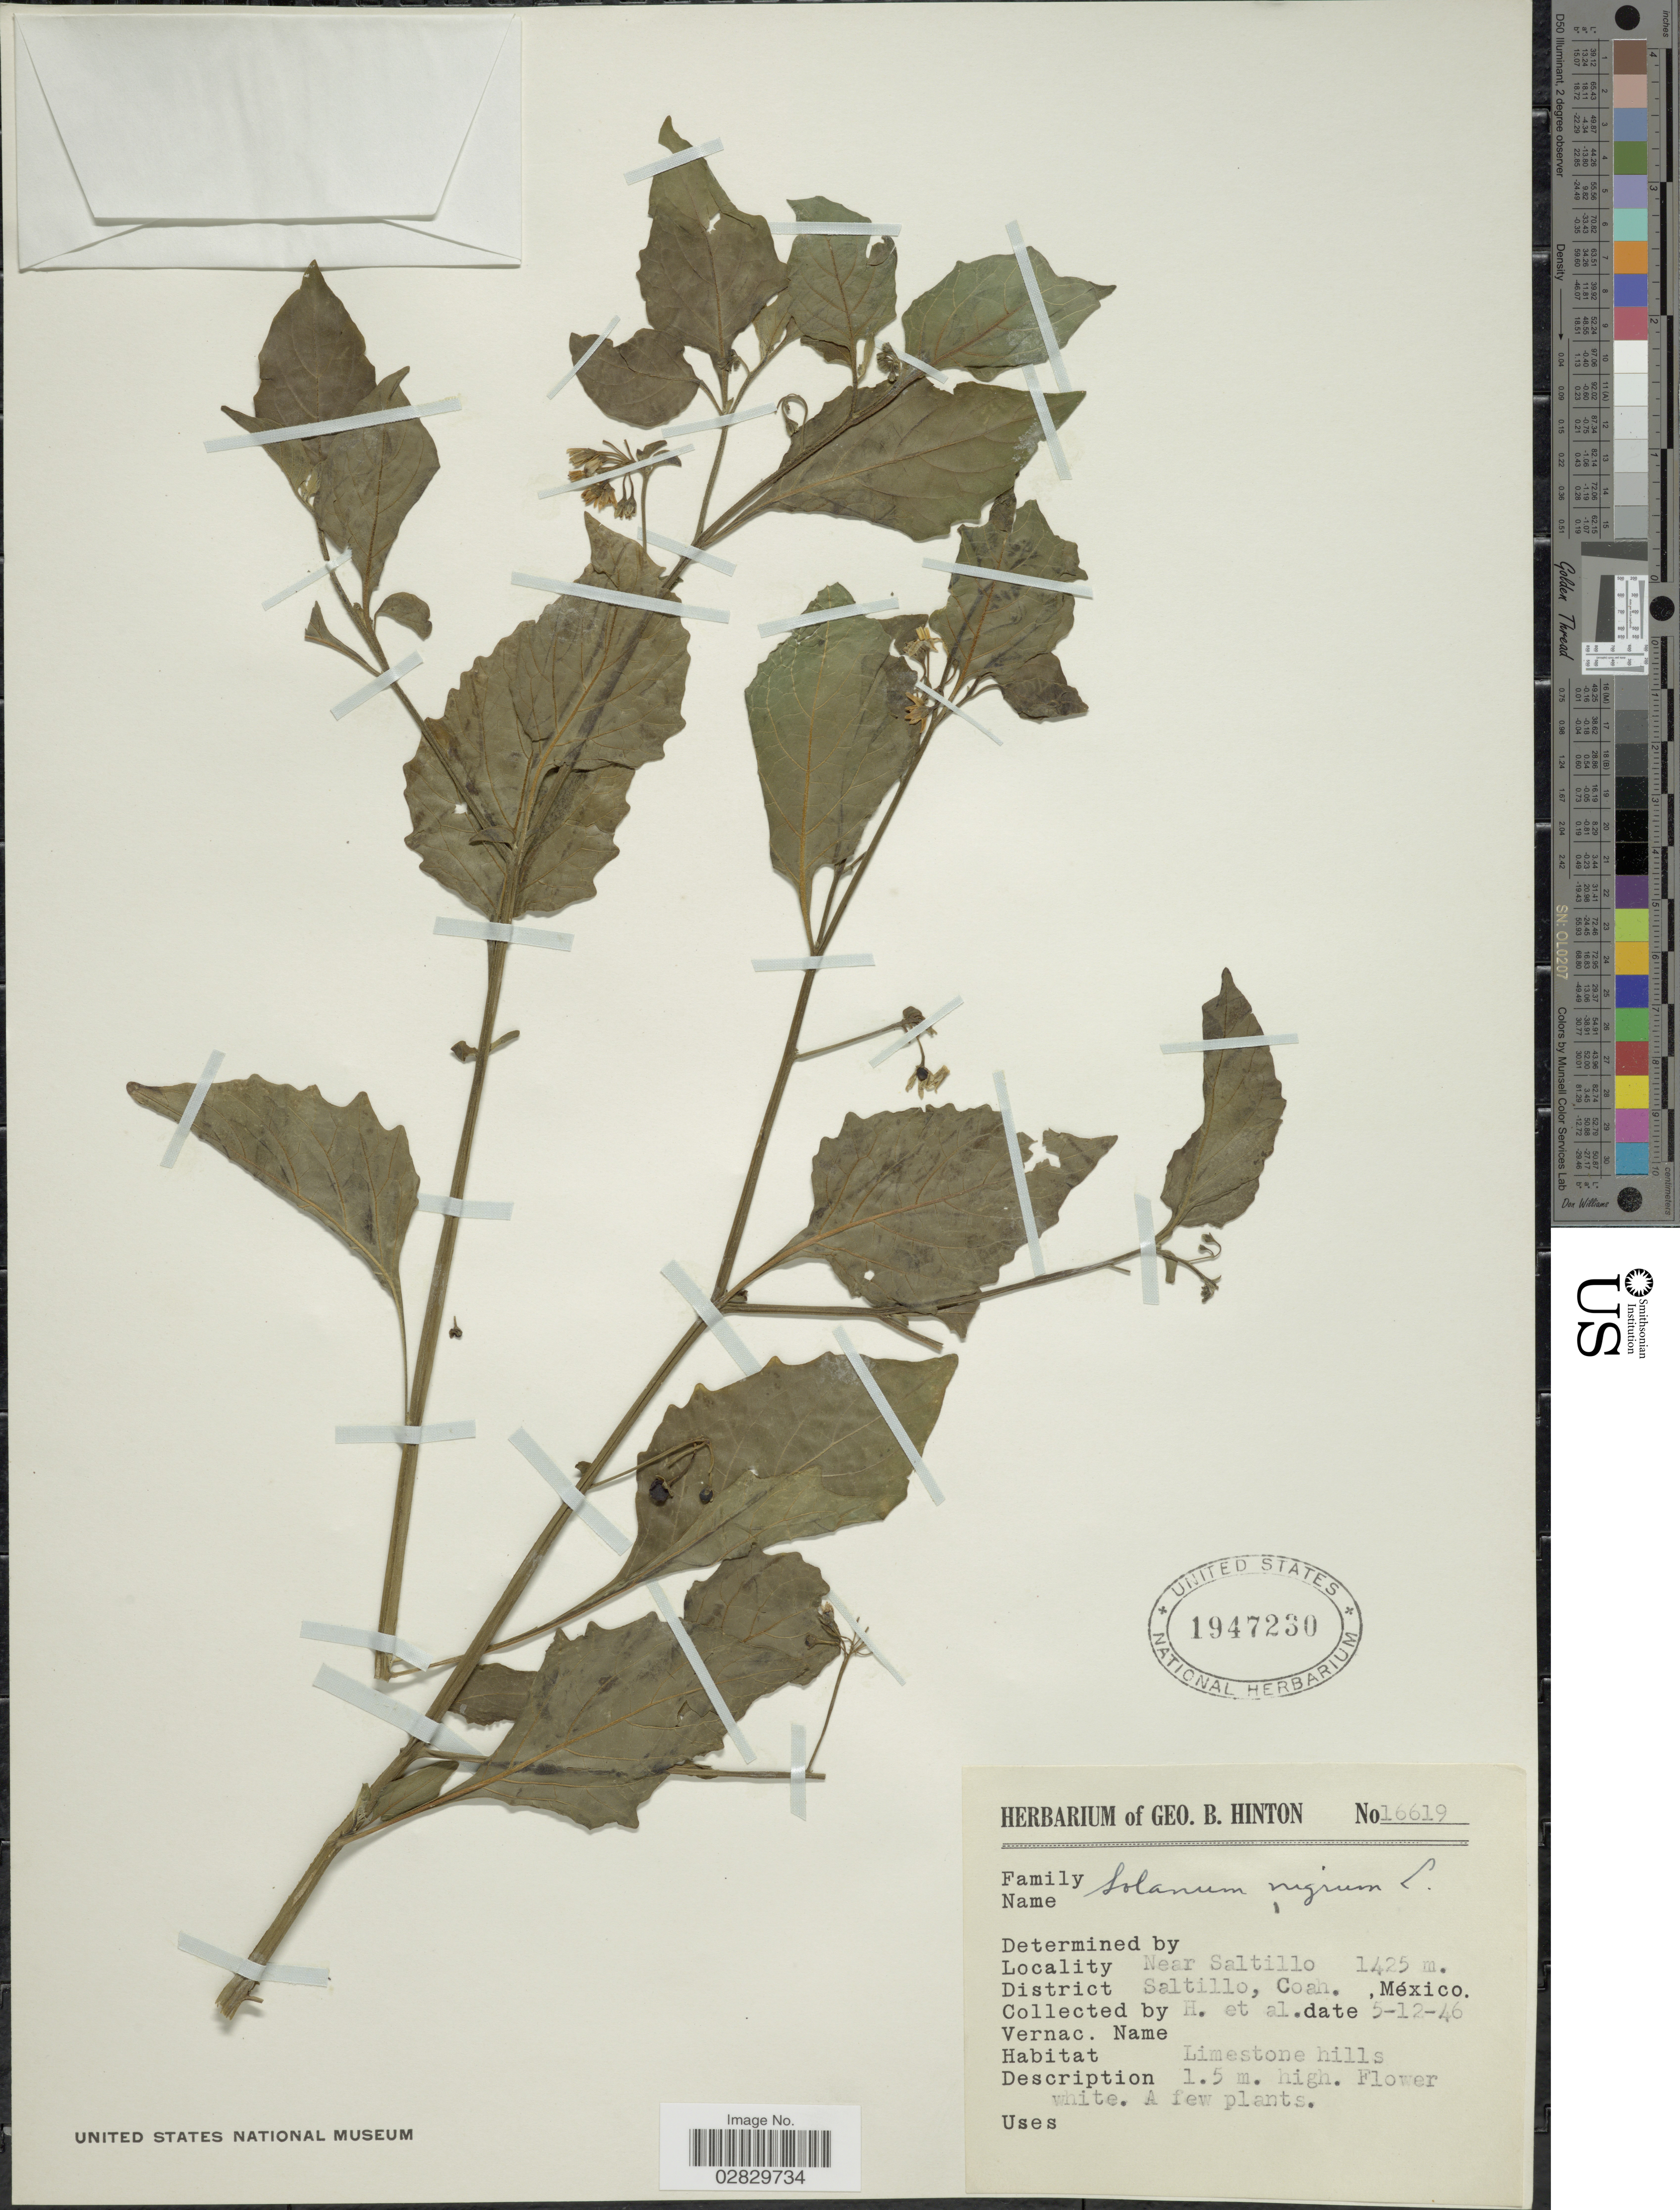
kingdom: Plantae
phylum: Tracheophyta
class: Magnoliopsida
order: Solanales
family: Solanaceae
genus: Solanum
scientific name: Solanum nigrescens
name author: M. Martens & Galeotti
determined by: Knapp, S. D.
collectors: G. B. Hinton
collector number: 16619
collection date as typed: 12 May 1946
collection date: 1946-05-12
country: Mexico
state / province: Coahuila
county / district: Saltillo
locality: Near Saltillo.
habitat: limestone hills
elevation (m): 1425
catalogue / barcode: US 1947230